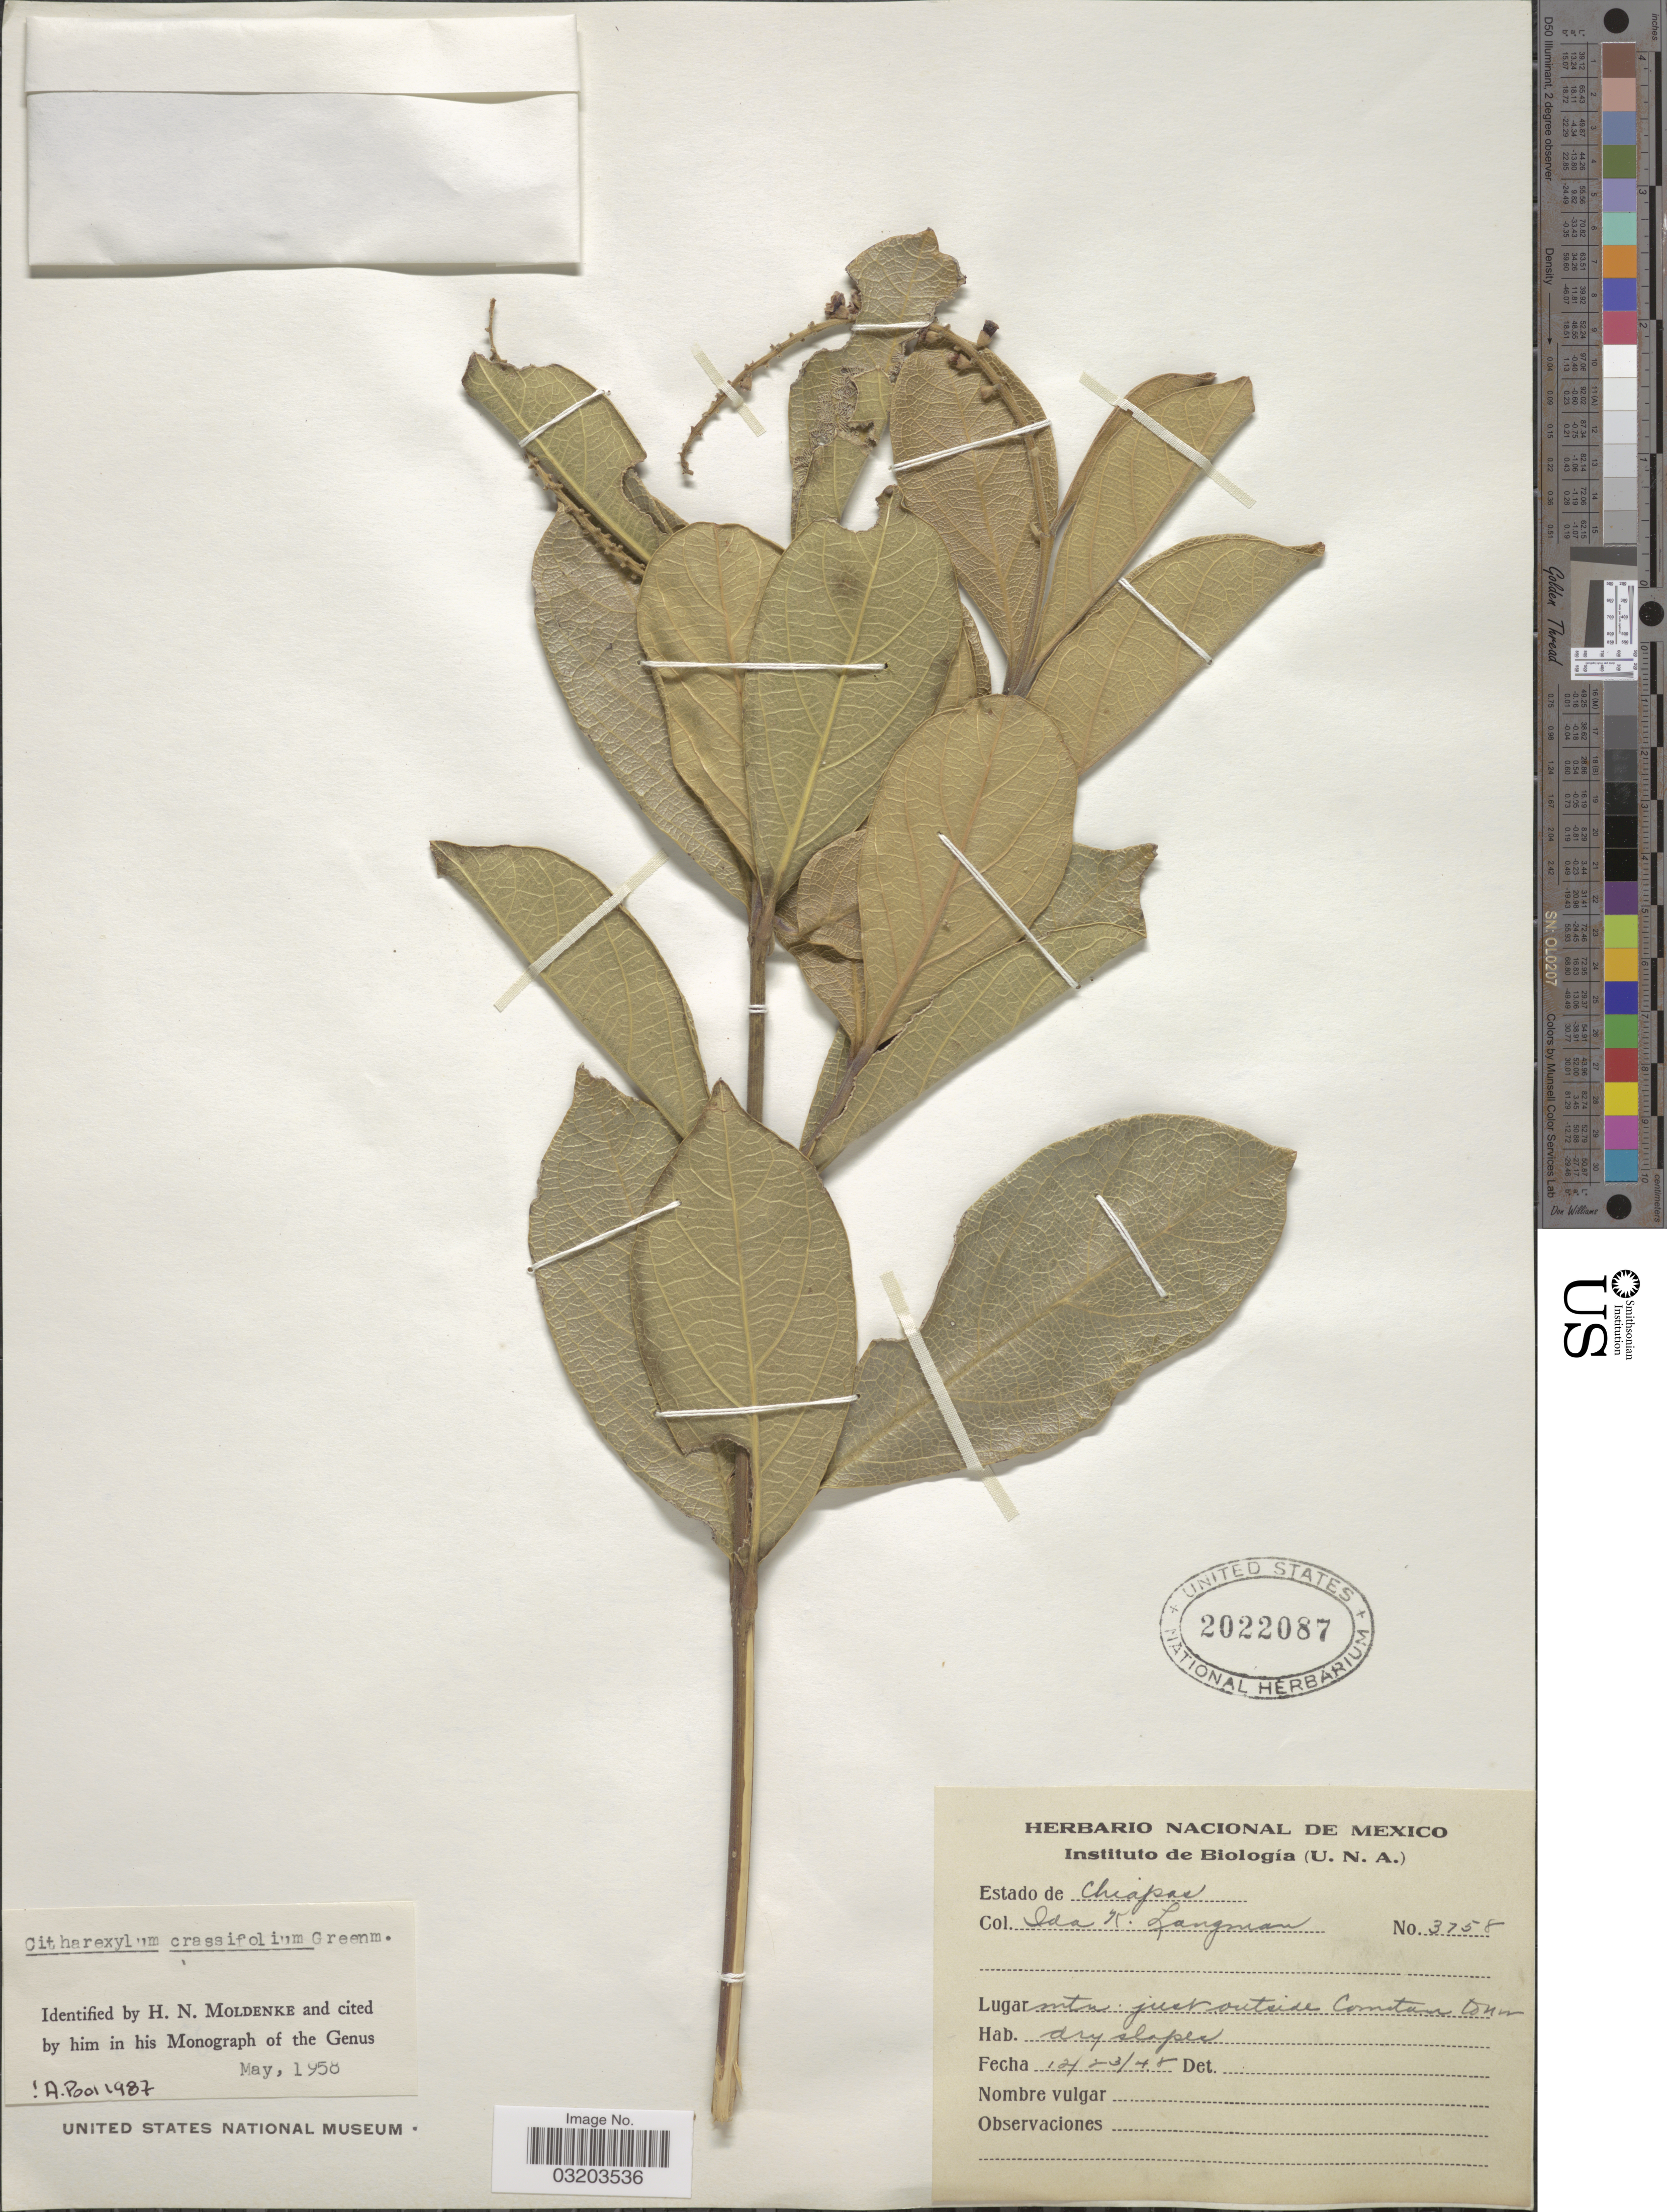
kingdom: Plantae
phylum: Tracheophyta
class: Magnoliopsida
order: Lamiales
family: Verbenaceae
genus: Citharexylum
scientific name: Citharexylum crassifolium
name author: Greenm.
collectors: I. K. Langman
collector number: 3758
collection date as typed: Transcribed d/m/y: 23/12/48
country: Mexico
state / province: Chiapas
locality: Mtn. just outside Comitan town.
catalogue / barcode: US 2022087